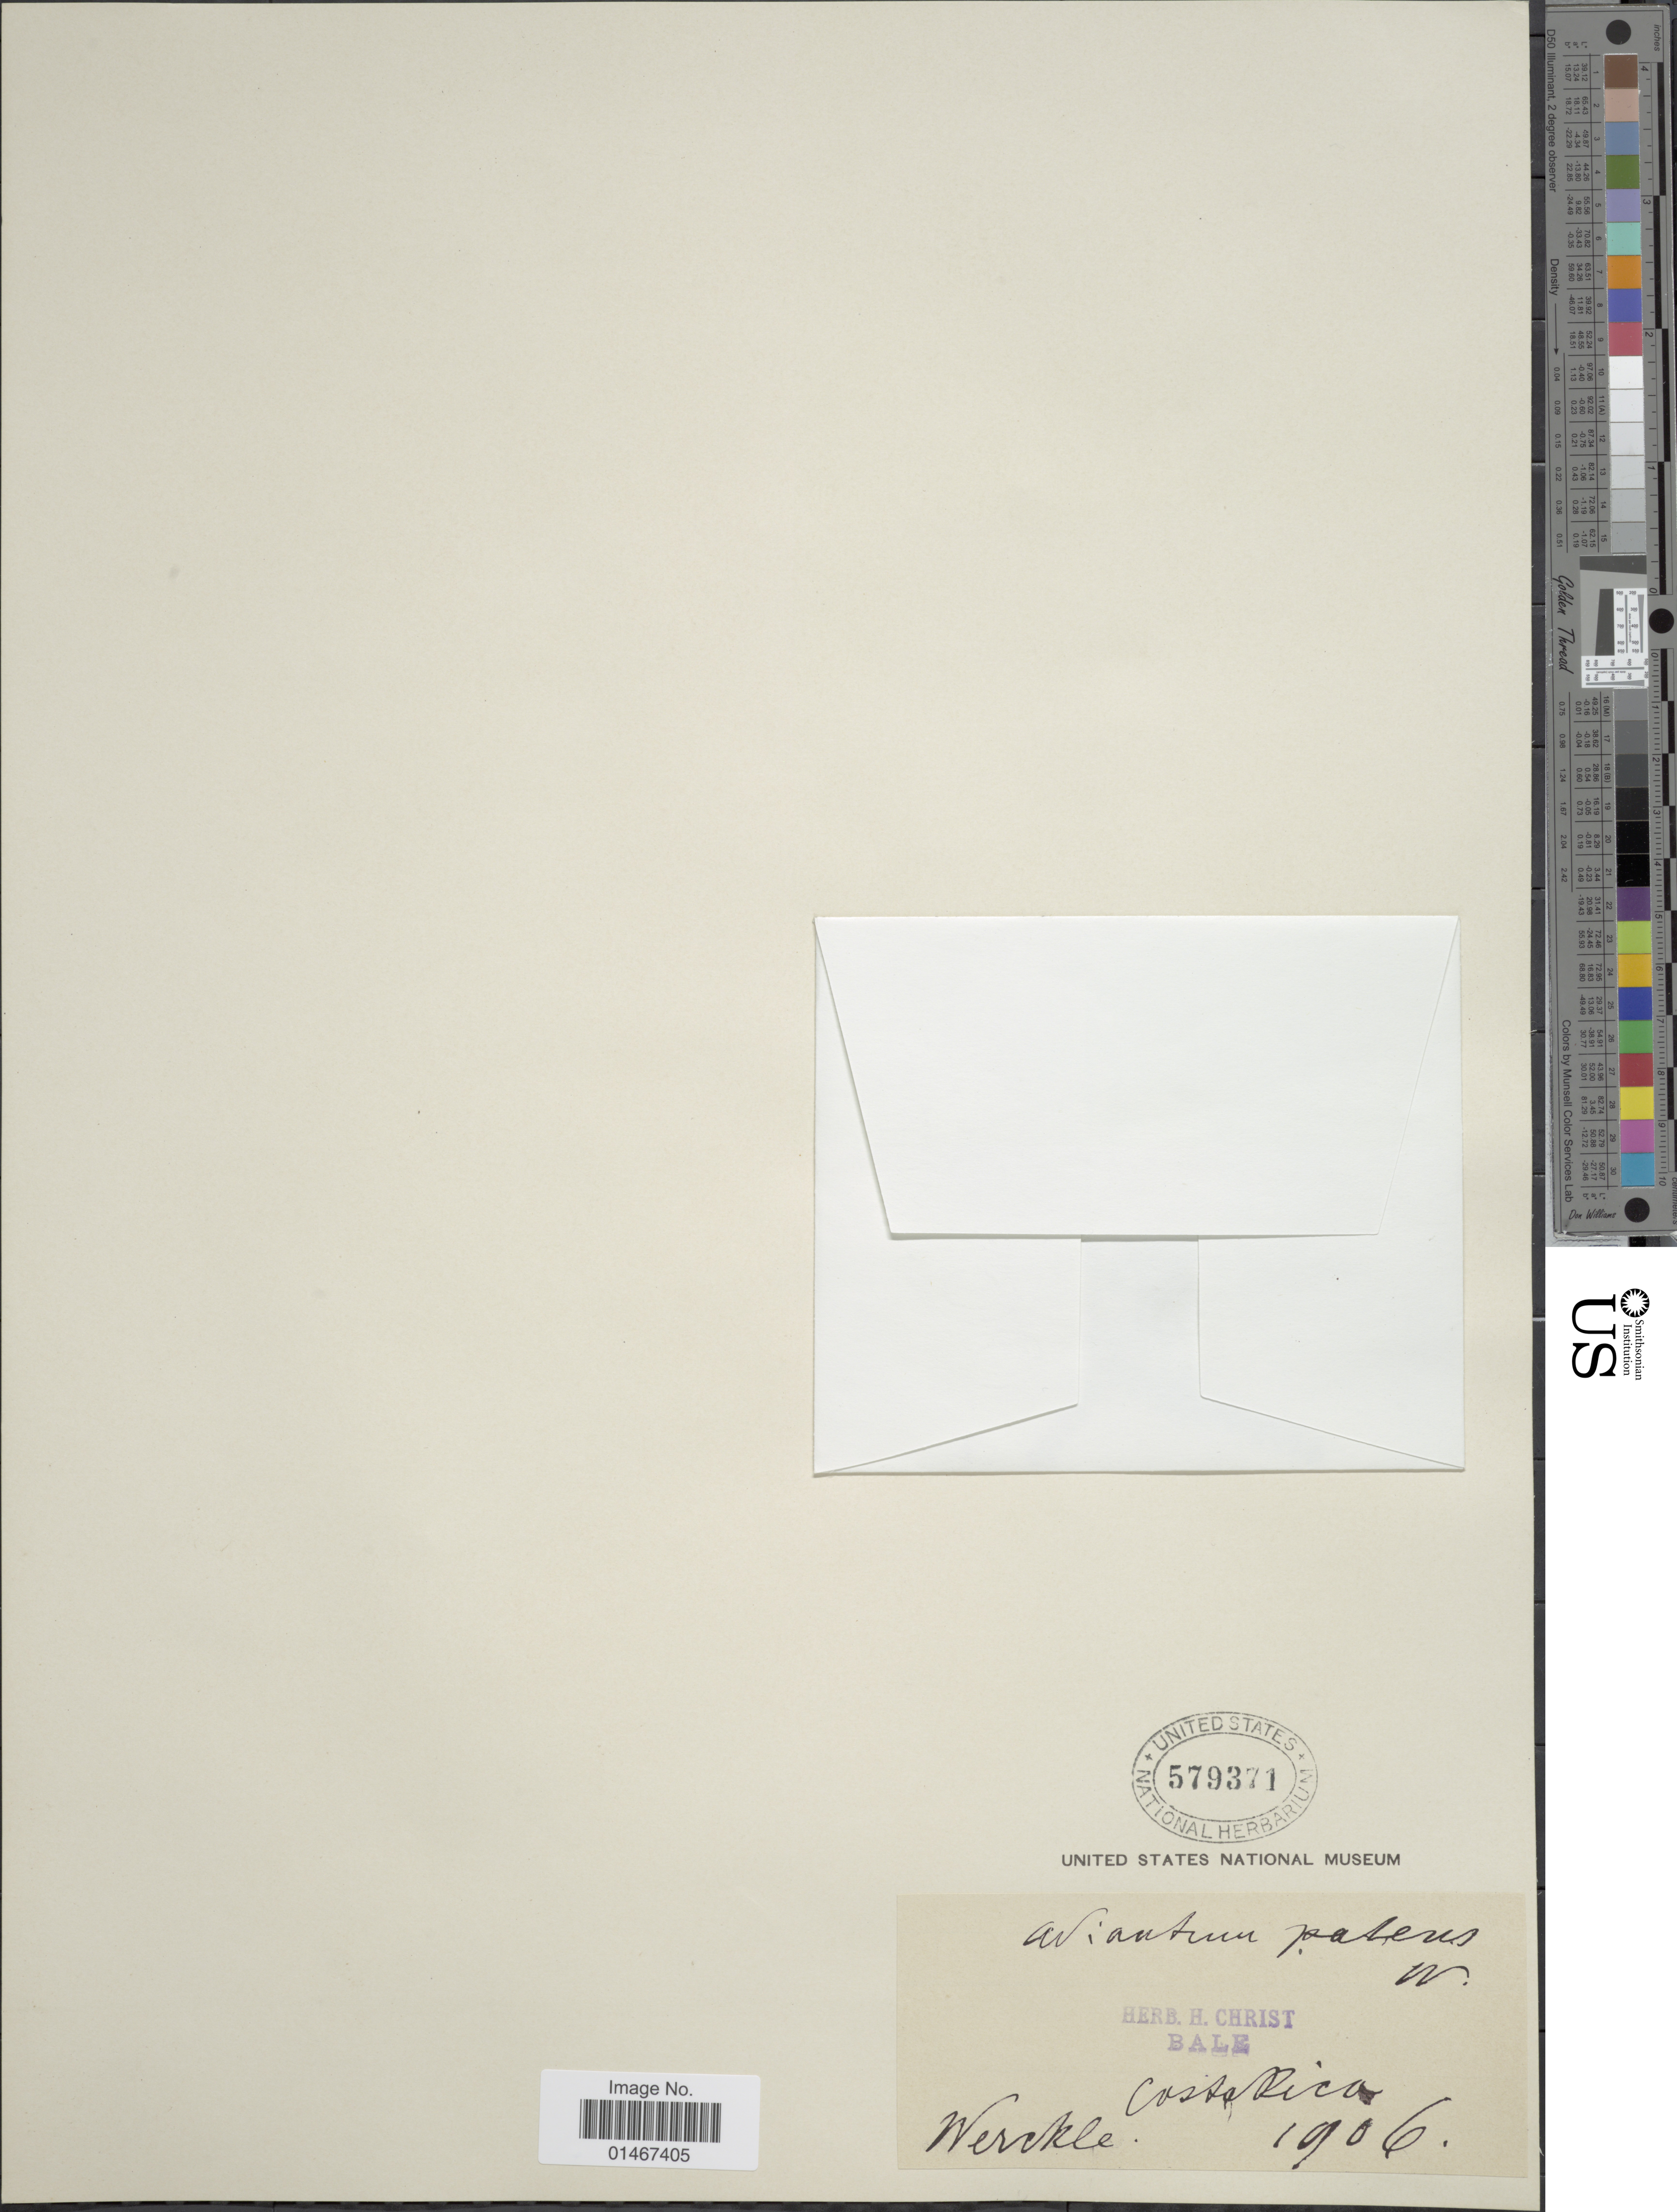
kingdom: Plantae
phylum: Tracheophyta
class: Polypodiopsida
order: Polypodiales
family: Pteridaceae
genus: Adiantum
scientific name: Adiantum patens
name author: Willd.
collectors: Werckle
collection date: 1906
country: Costa Rica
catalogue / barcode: US 579371